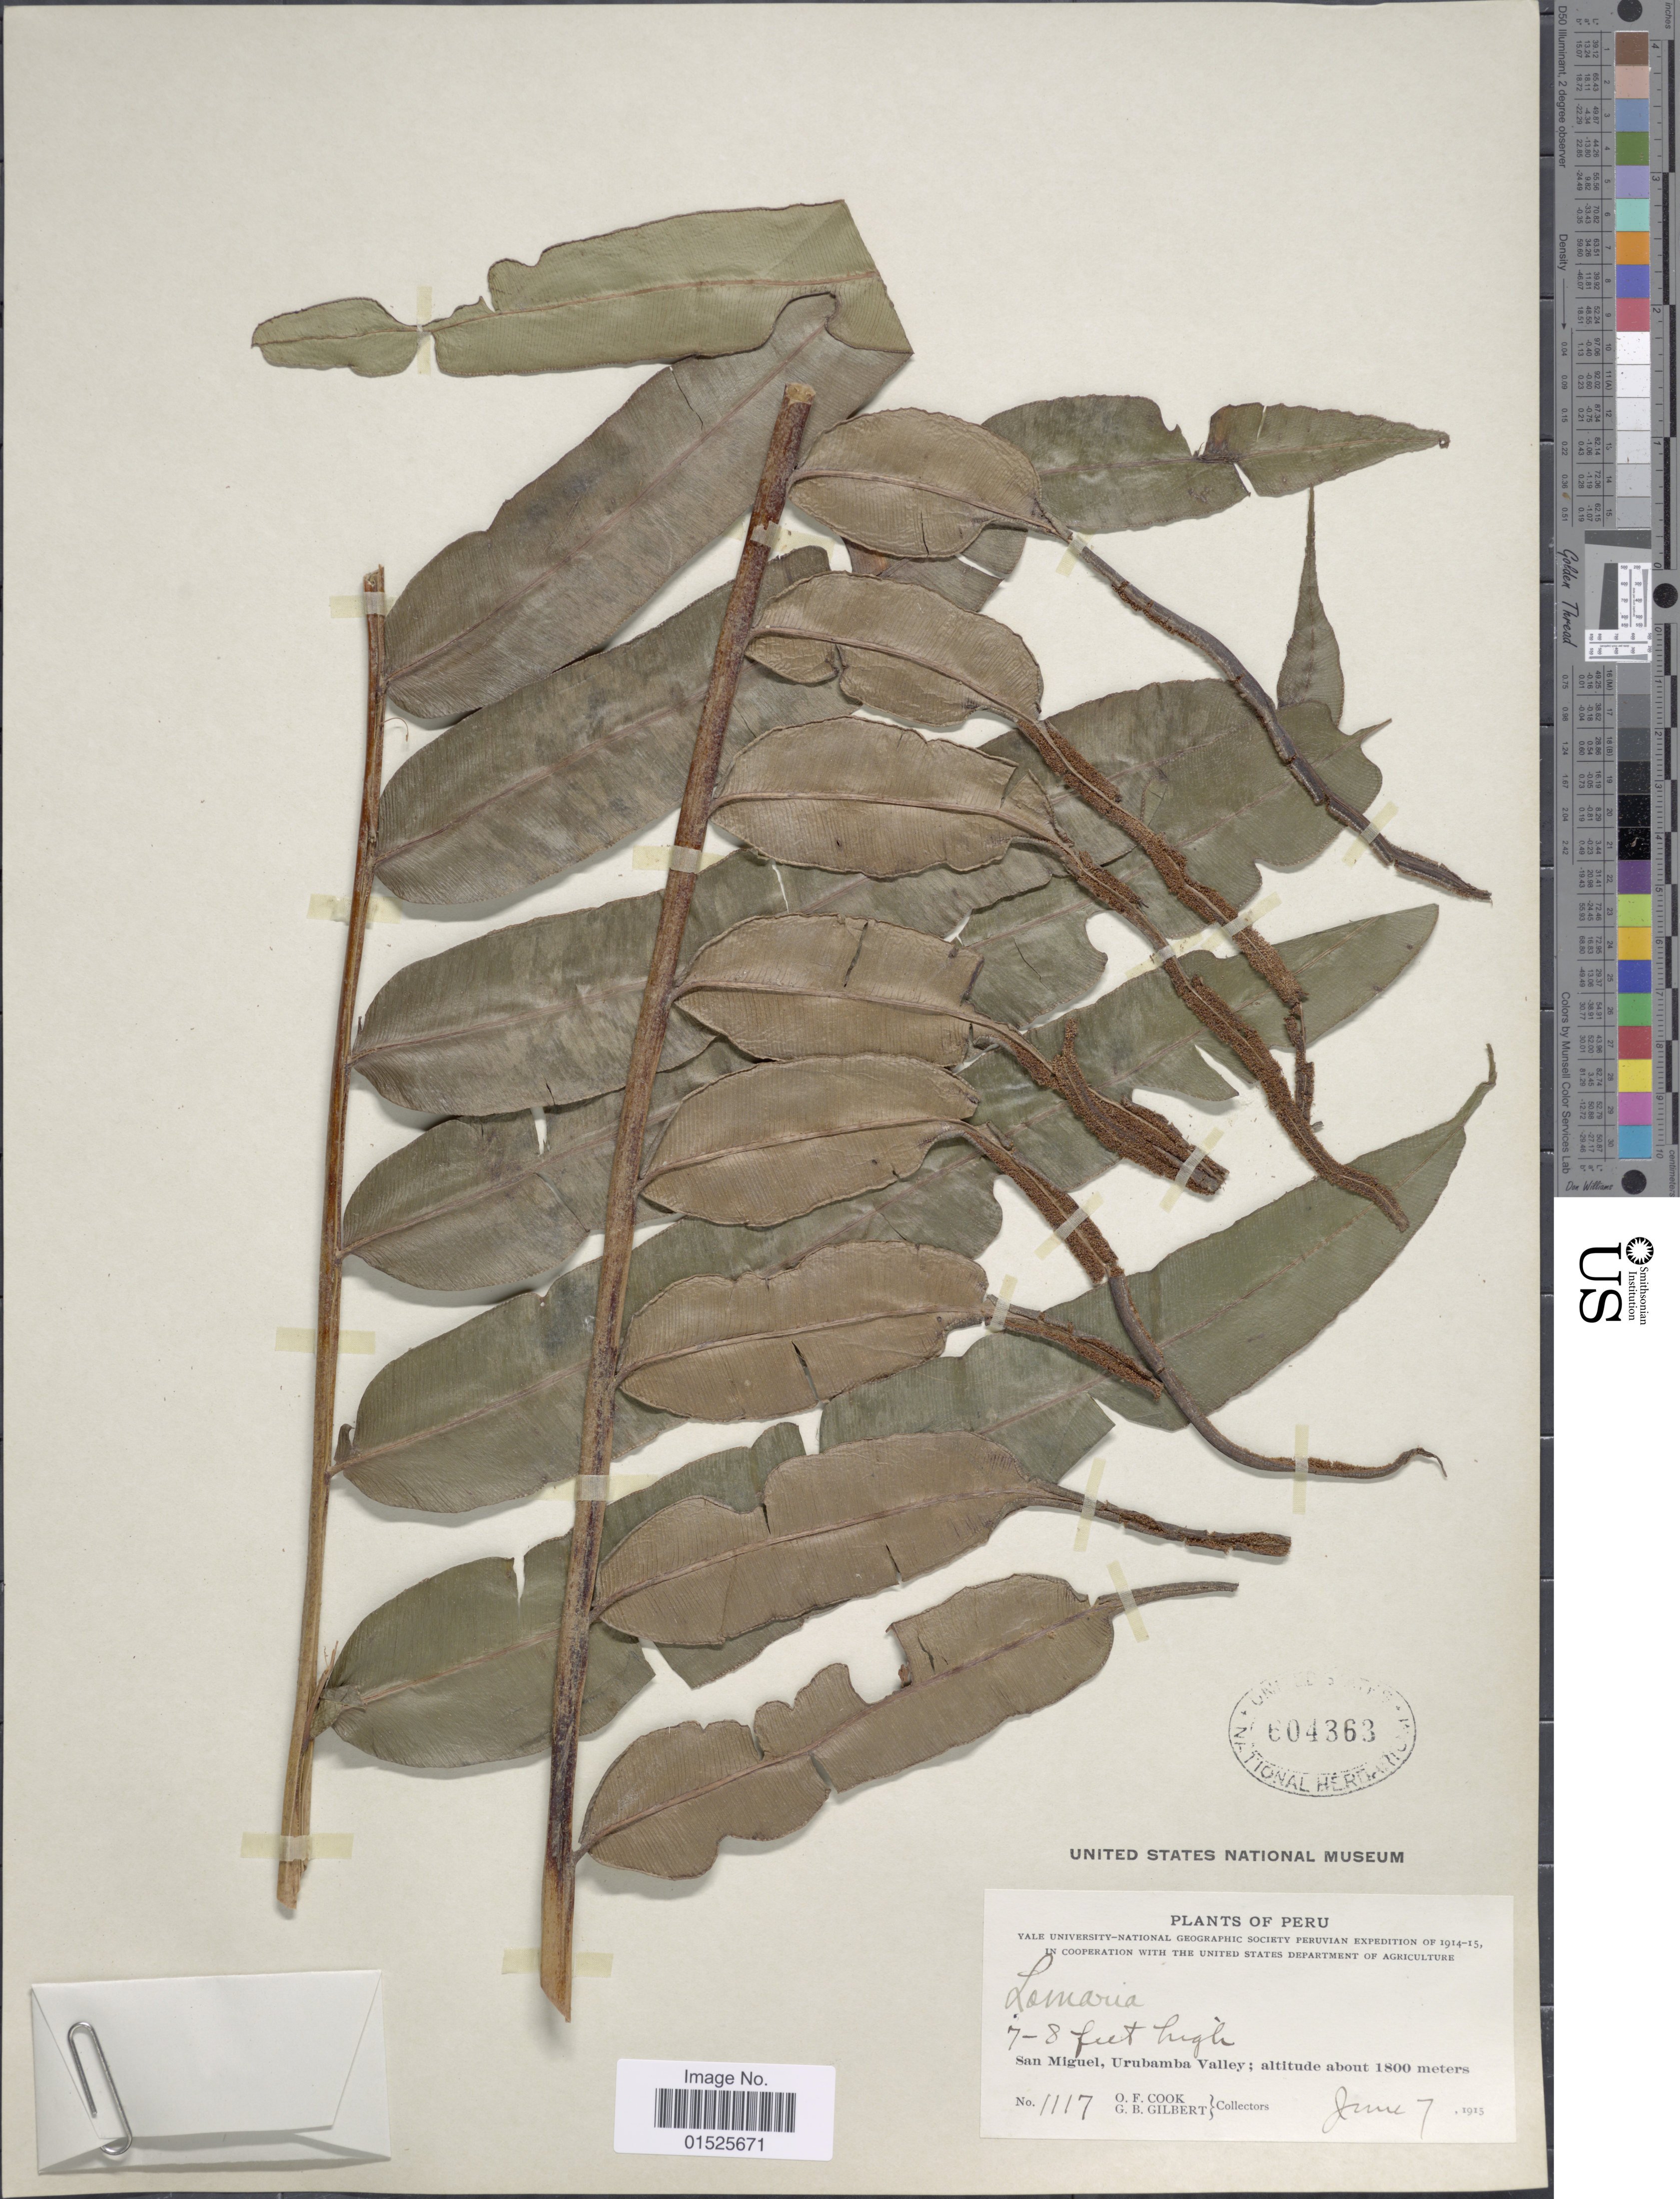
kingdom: Plantae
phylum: Tracheophyta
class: Polypodiopsida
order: Polypodiales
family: Blechnaceae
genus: Blechnum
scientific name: Blechnum cordatum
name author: (Desv.) Hieron.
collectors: O. F. Cook & G. B. Gilbert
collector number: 1117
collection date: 1915-06-07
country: Peru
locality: San Miguel, Urubamba Valley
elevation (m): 1800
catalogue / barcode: US 604363